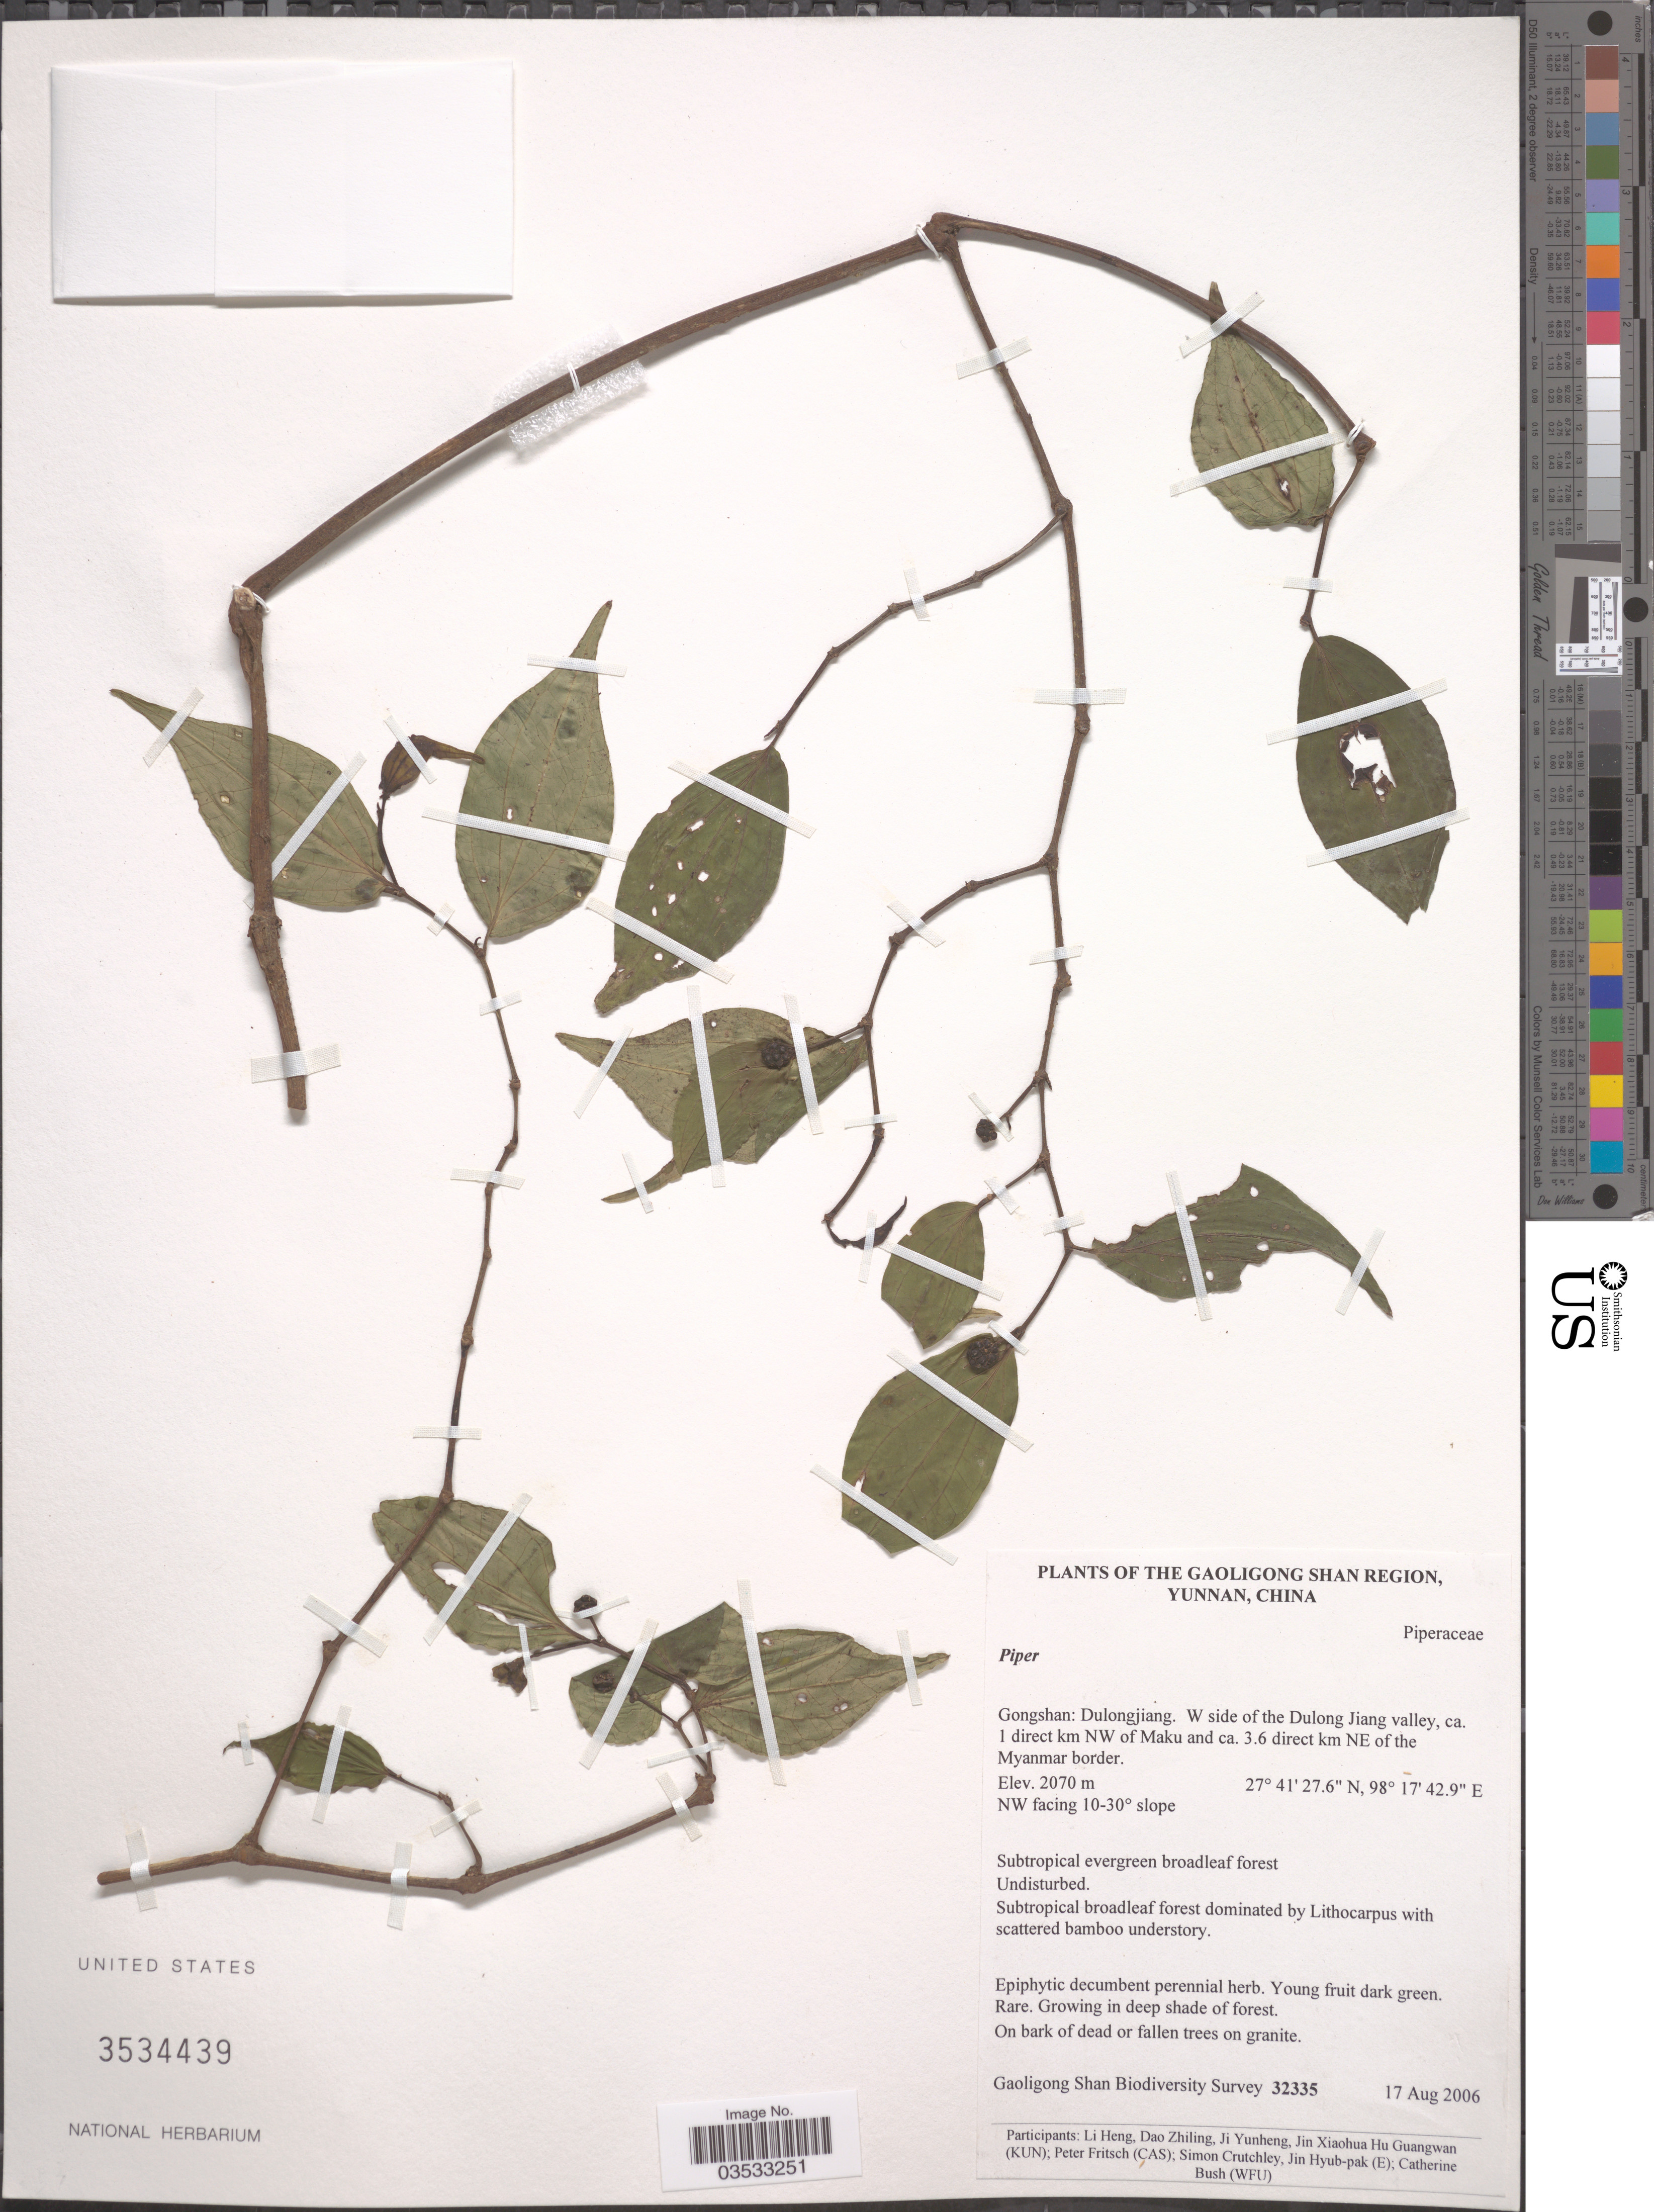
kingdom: Plantae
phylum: Tracheophyta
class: Magnoliopsida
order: Piperales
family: Piperaceae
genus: Piper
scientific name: Piper sp.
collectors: Gaoligong Shan Biodiversity Survey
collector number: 32335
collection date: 2006-08-17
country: China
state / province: Yunnan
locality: Gaoligong Shan Region. Gongshan: Dulongjiang. W side of the Dulong Jiang valley, ca. 1 direct km NW of Maku and ca. 3.6 direct km NE of the Myanmar border.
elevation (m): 2070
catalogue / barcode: US 3534439